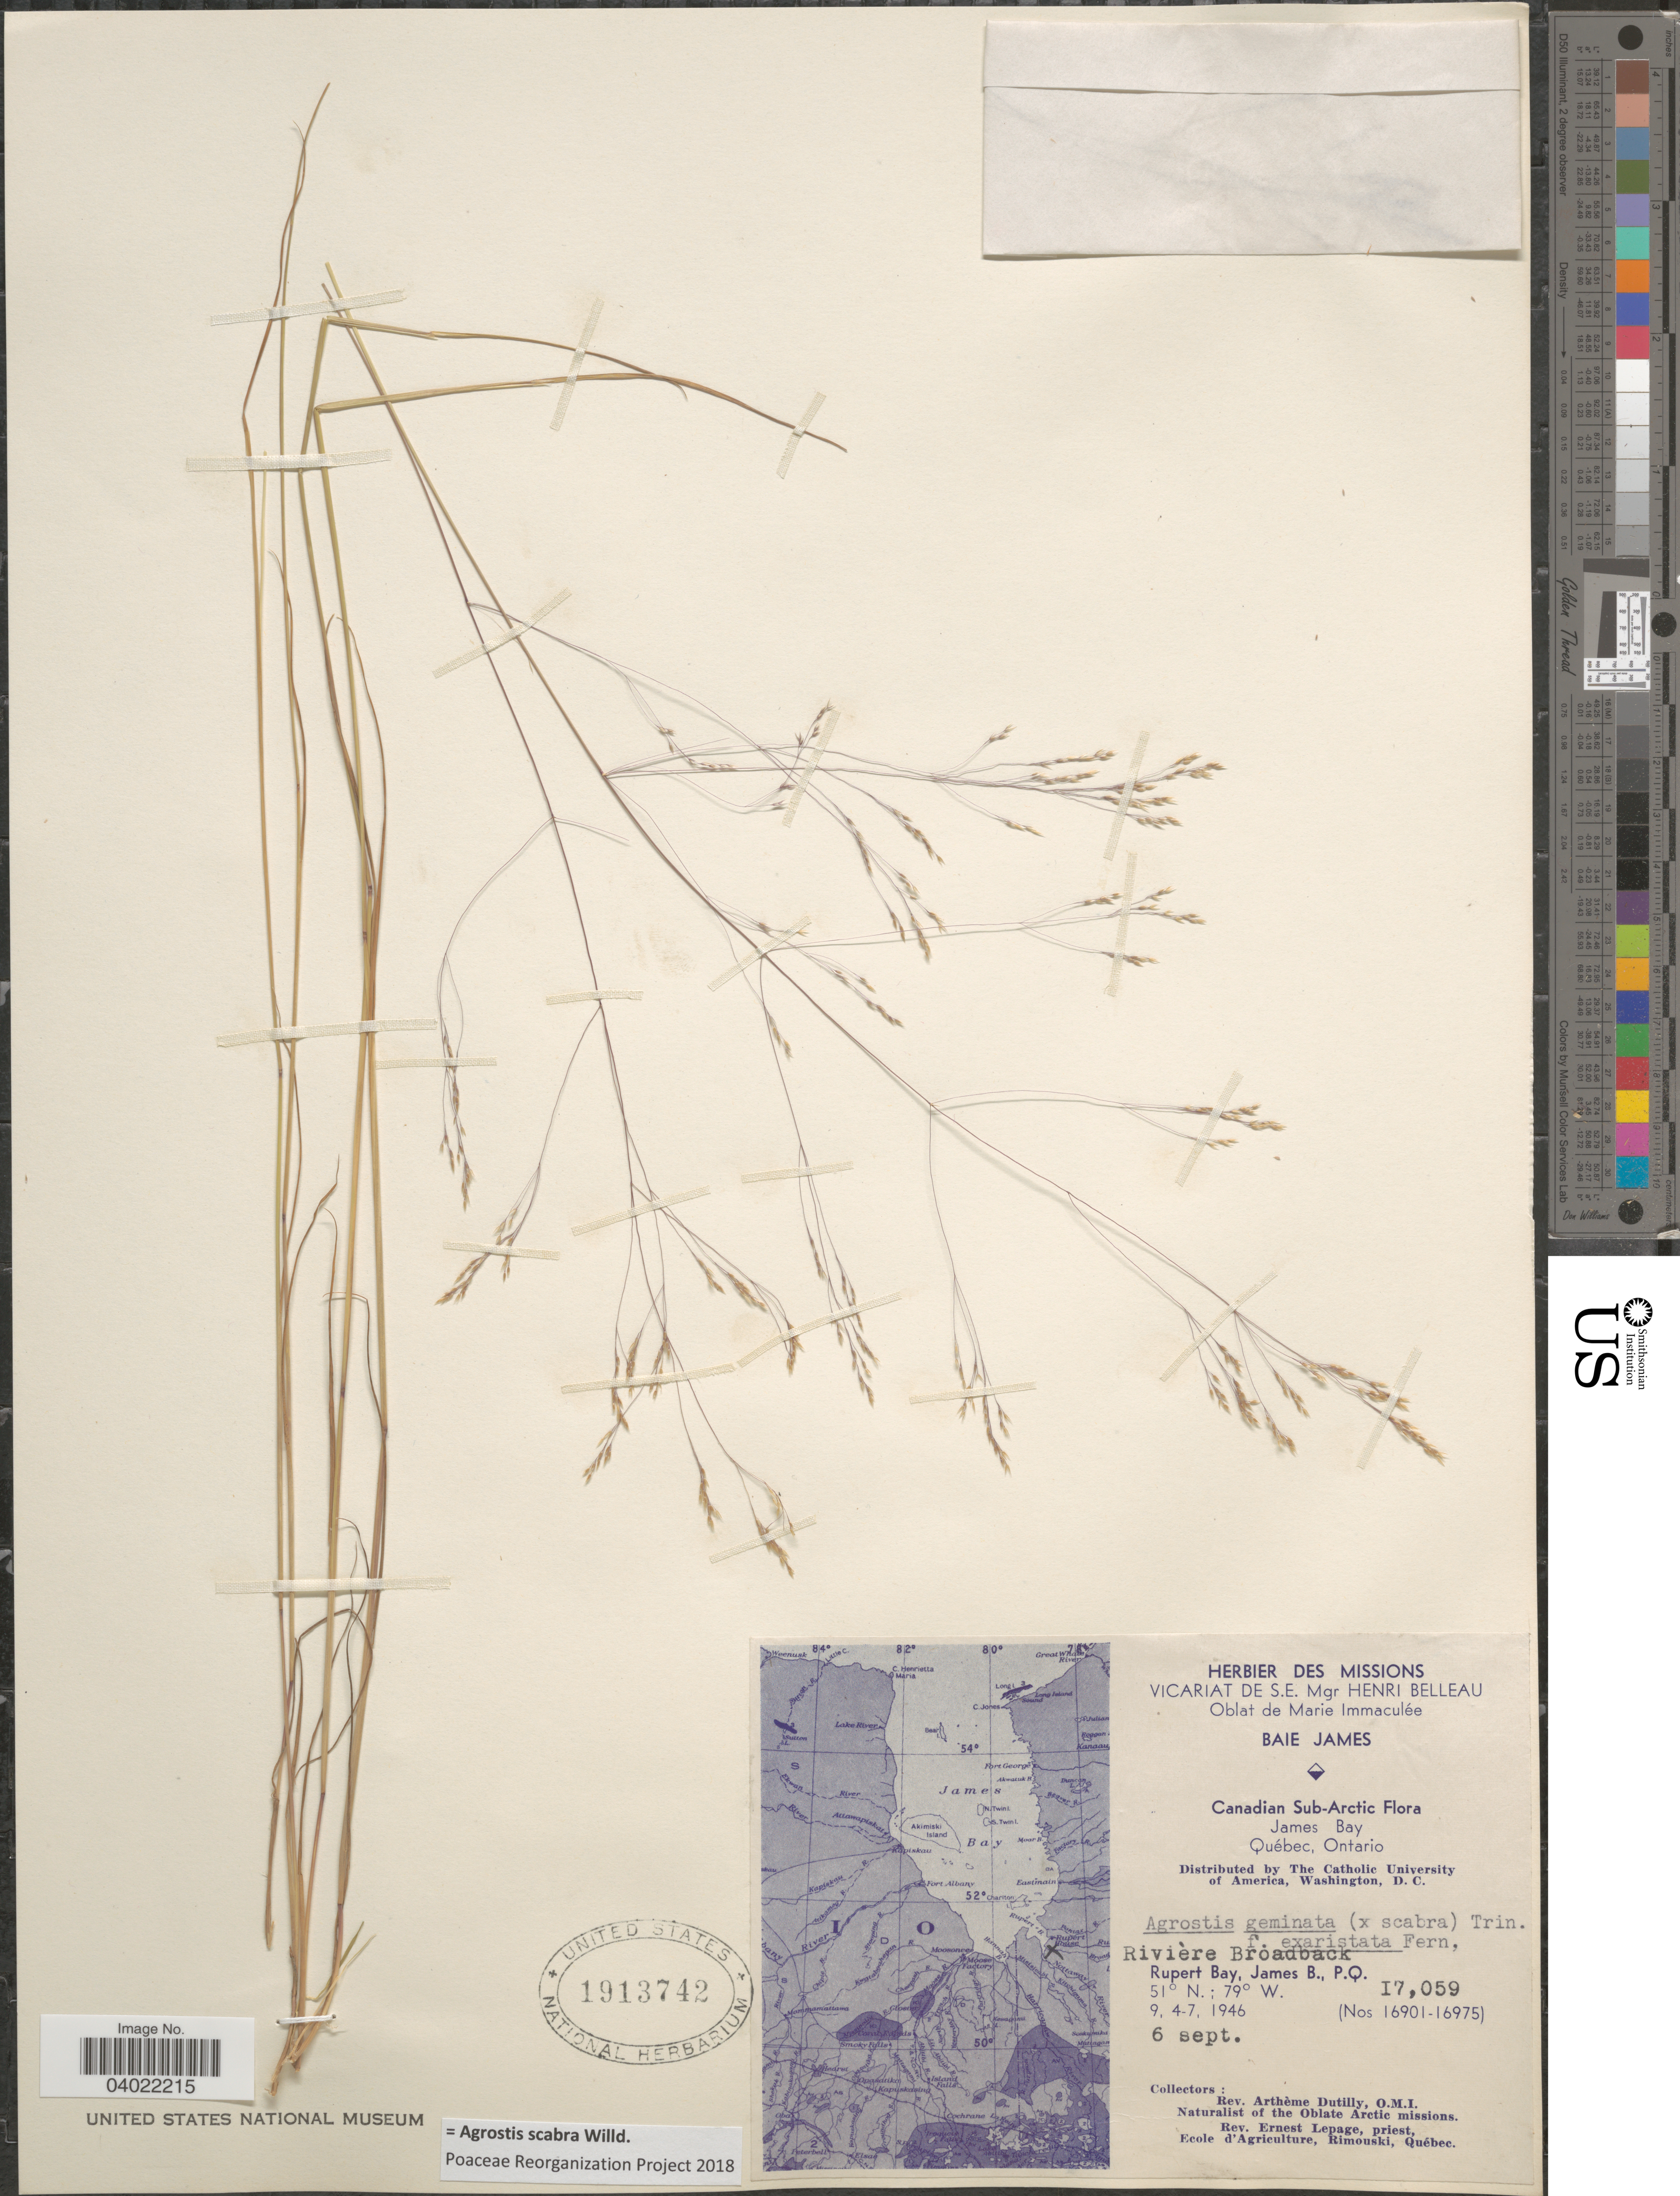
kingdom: Plantae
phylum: Tracheophyta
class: Liliopsida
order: Poales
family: Poaceae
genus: Agrostis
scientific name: Agrostis scabra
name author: Willd.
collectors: A. Dutilly & E. Lepage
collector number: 17059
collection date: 1946-09-06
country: Canada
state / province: Quebec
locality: Canadian Sub-Arctic. James Bay. Rivière Broadback. Rupert Bay. James B.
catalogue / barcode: US 1913742